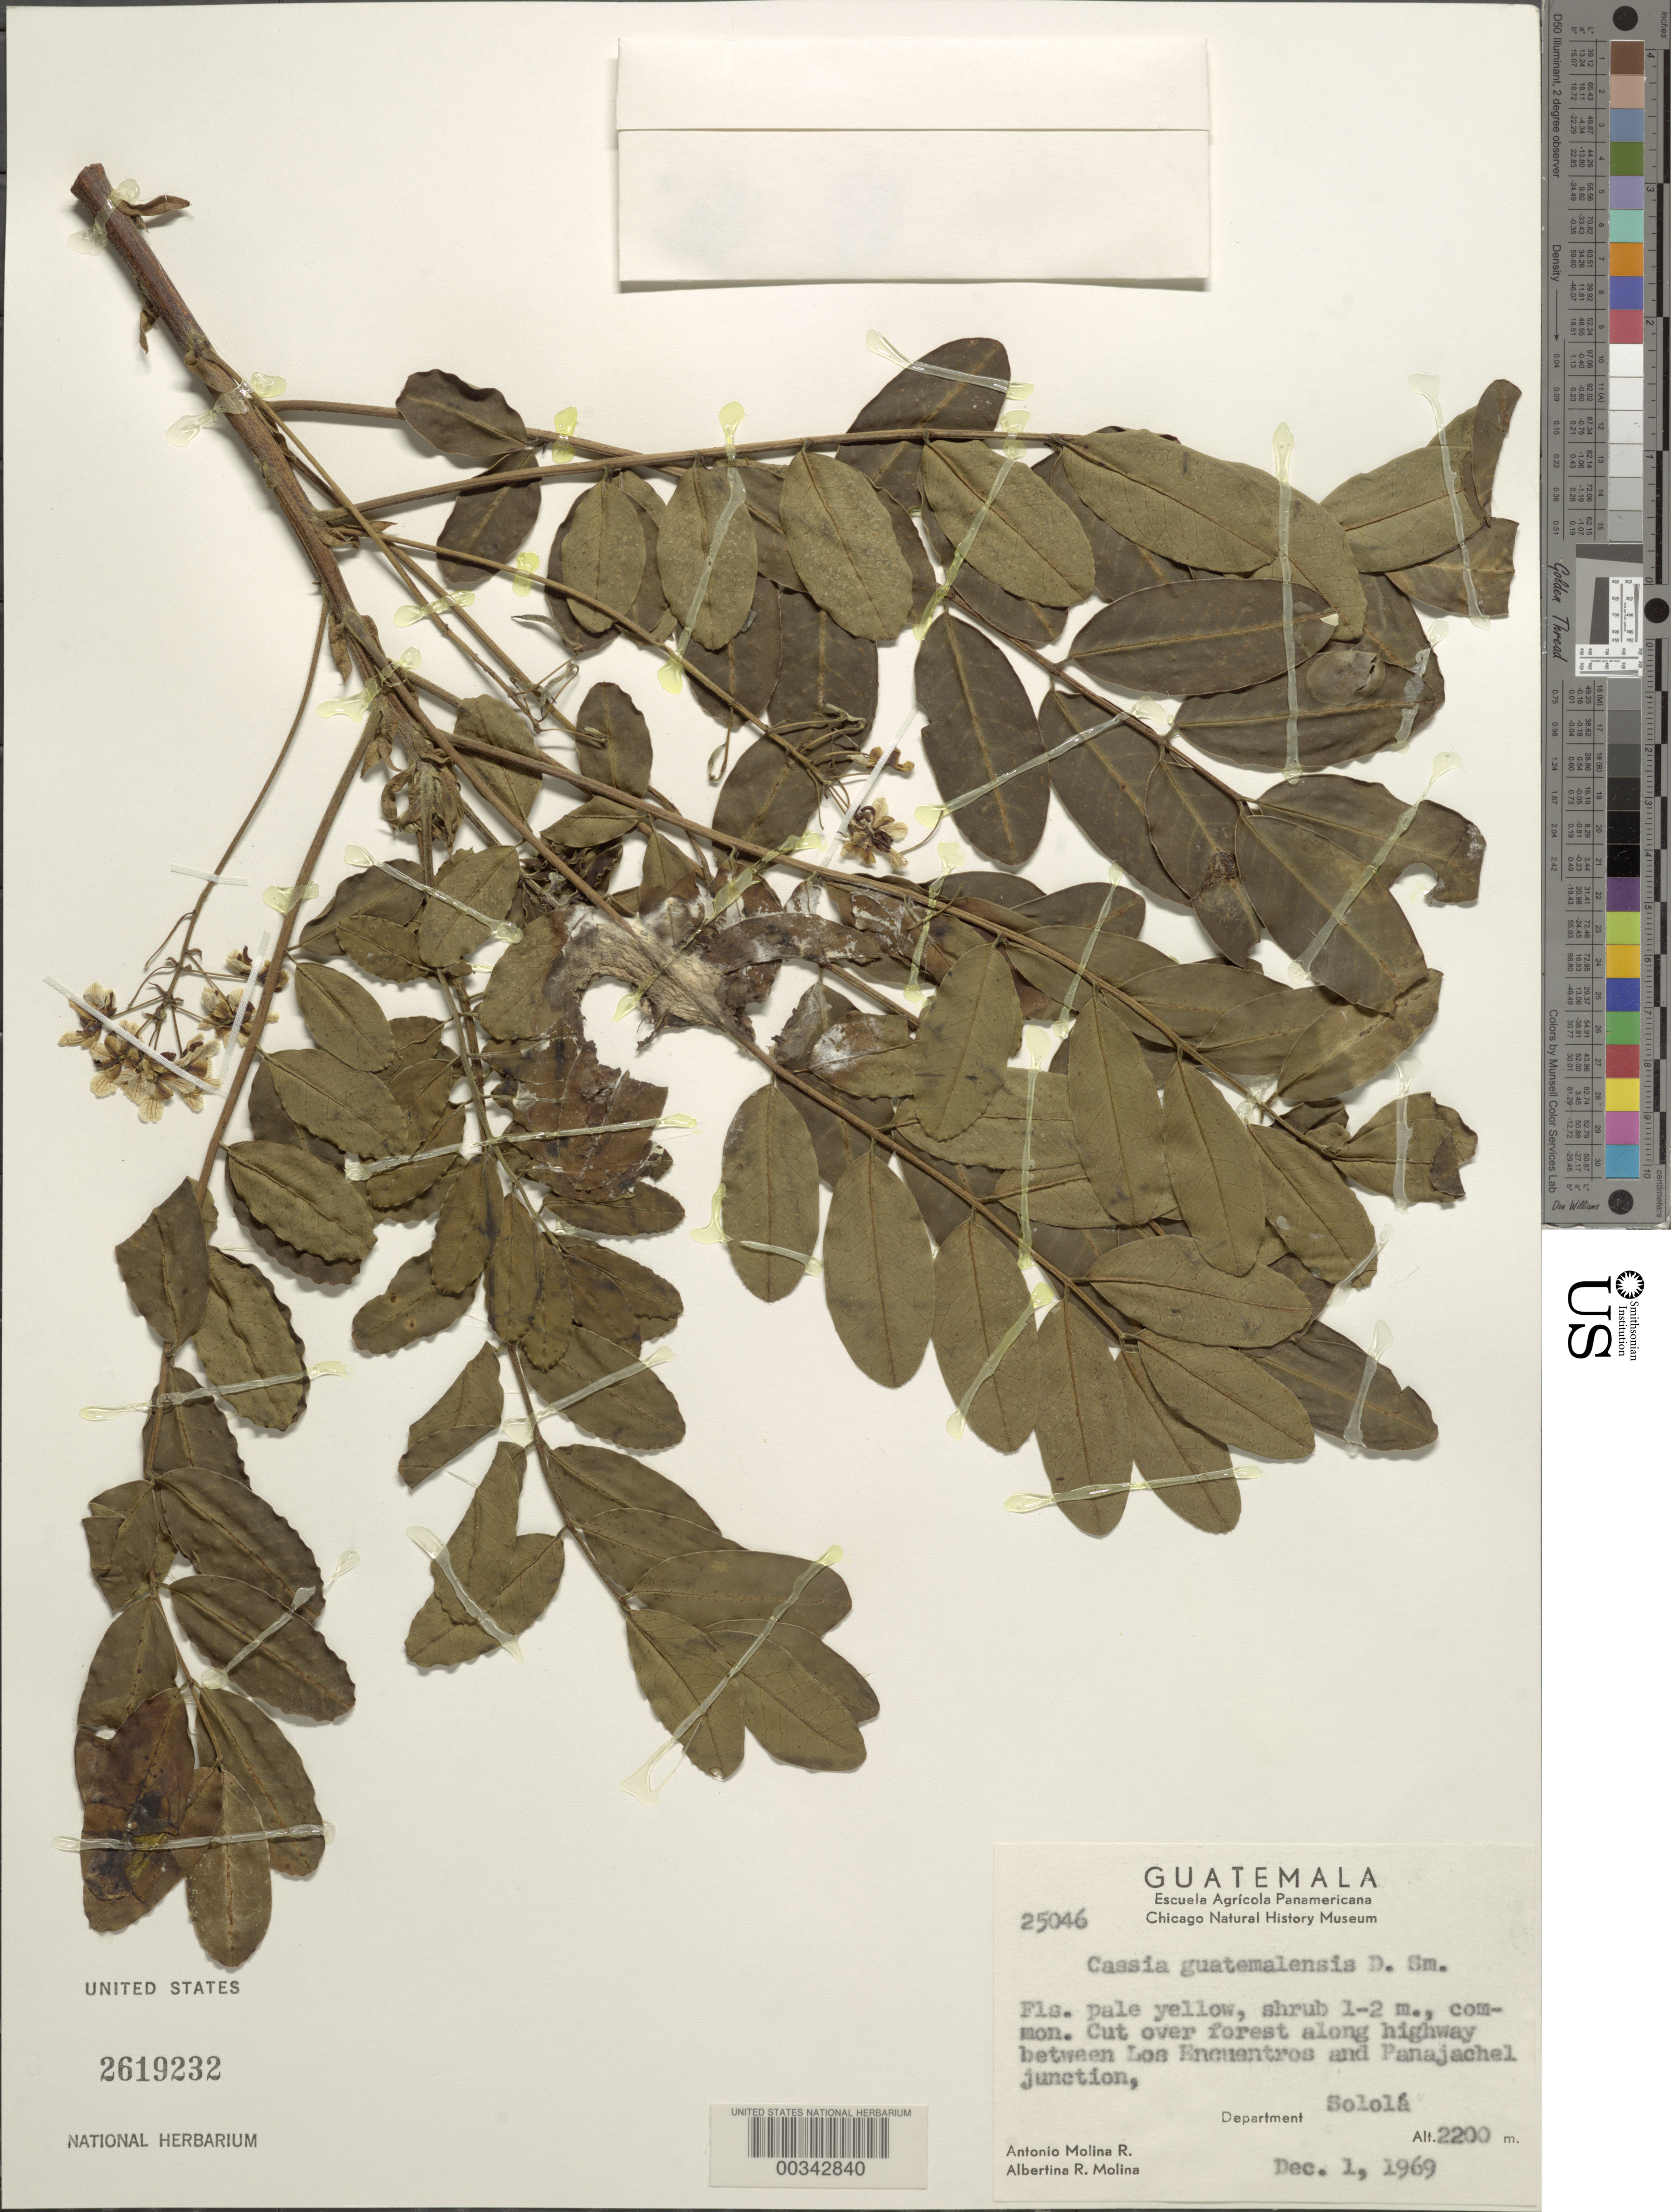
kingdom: Plantae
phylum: Tracheophyta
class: Magnoliopsida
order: Fabales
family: Fabaceae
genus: Senna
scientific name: Senna guatemalensis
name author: (Donn. Sm.) H.S. Irwin & Barneby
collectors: A. Molina R. & A. Molina R.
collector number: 25046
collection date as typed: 01 Dec 1969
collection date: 1969-12-01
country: Guatemala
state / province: Sololá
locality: Between Los Encuentros and Panajachel junction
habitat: Cut over forest along highway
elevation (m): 2200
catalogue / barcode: US 2619232